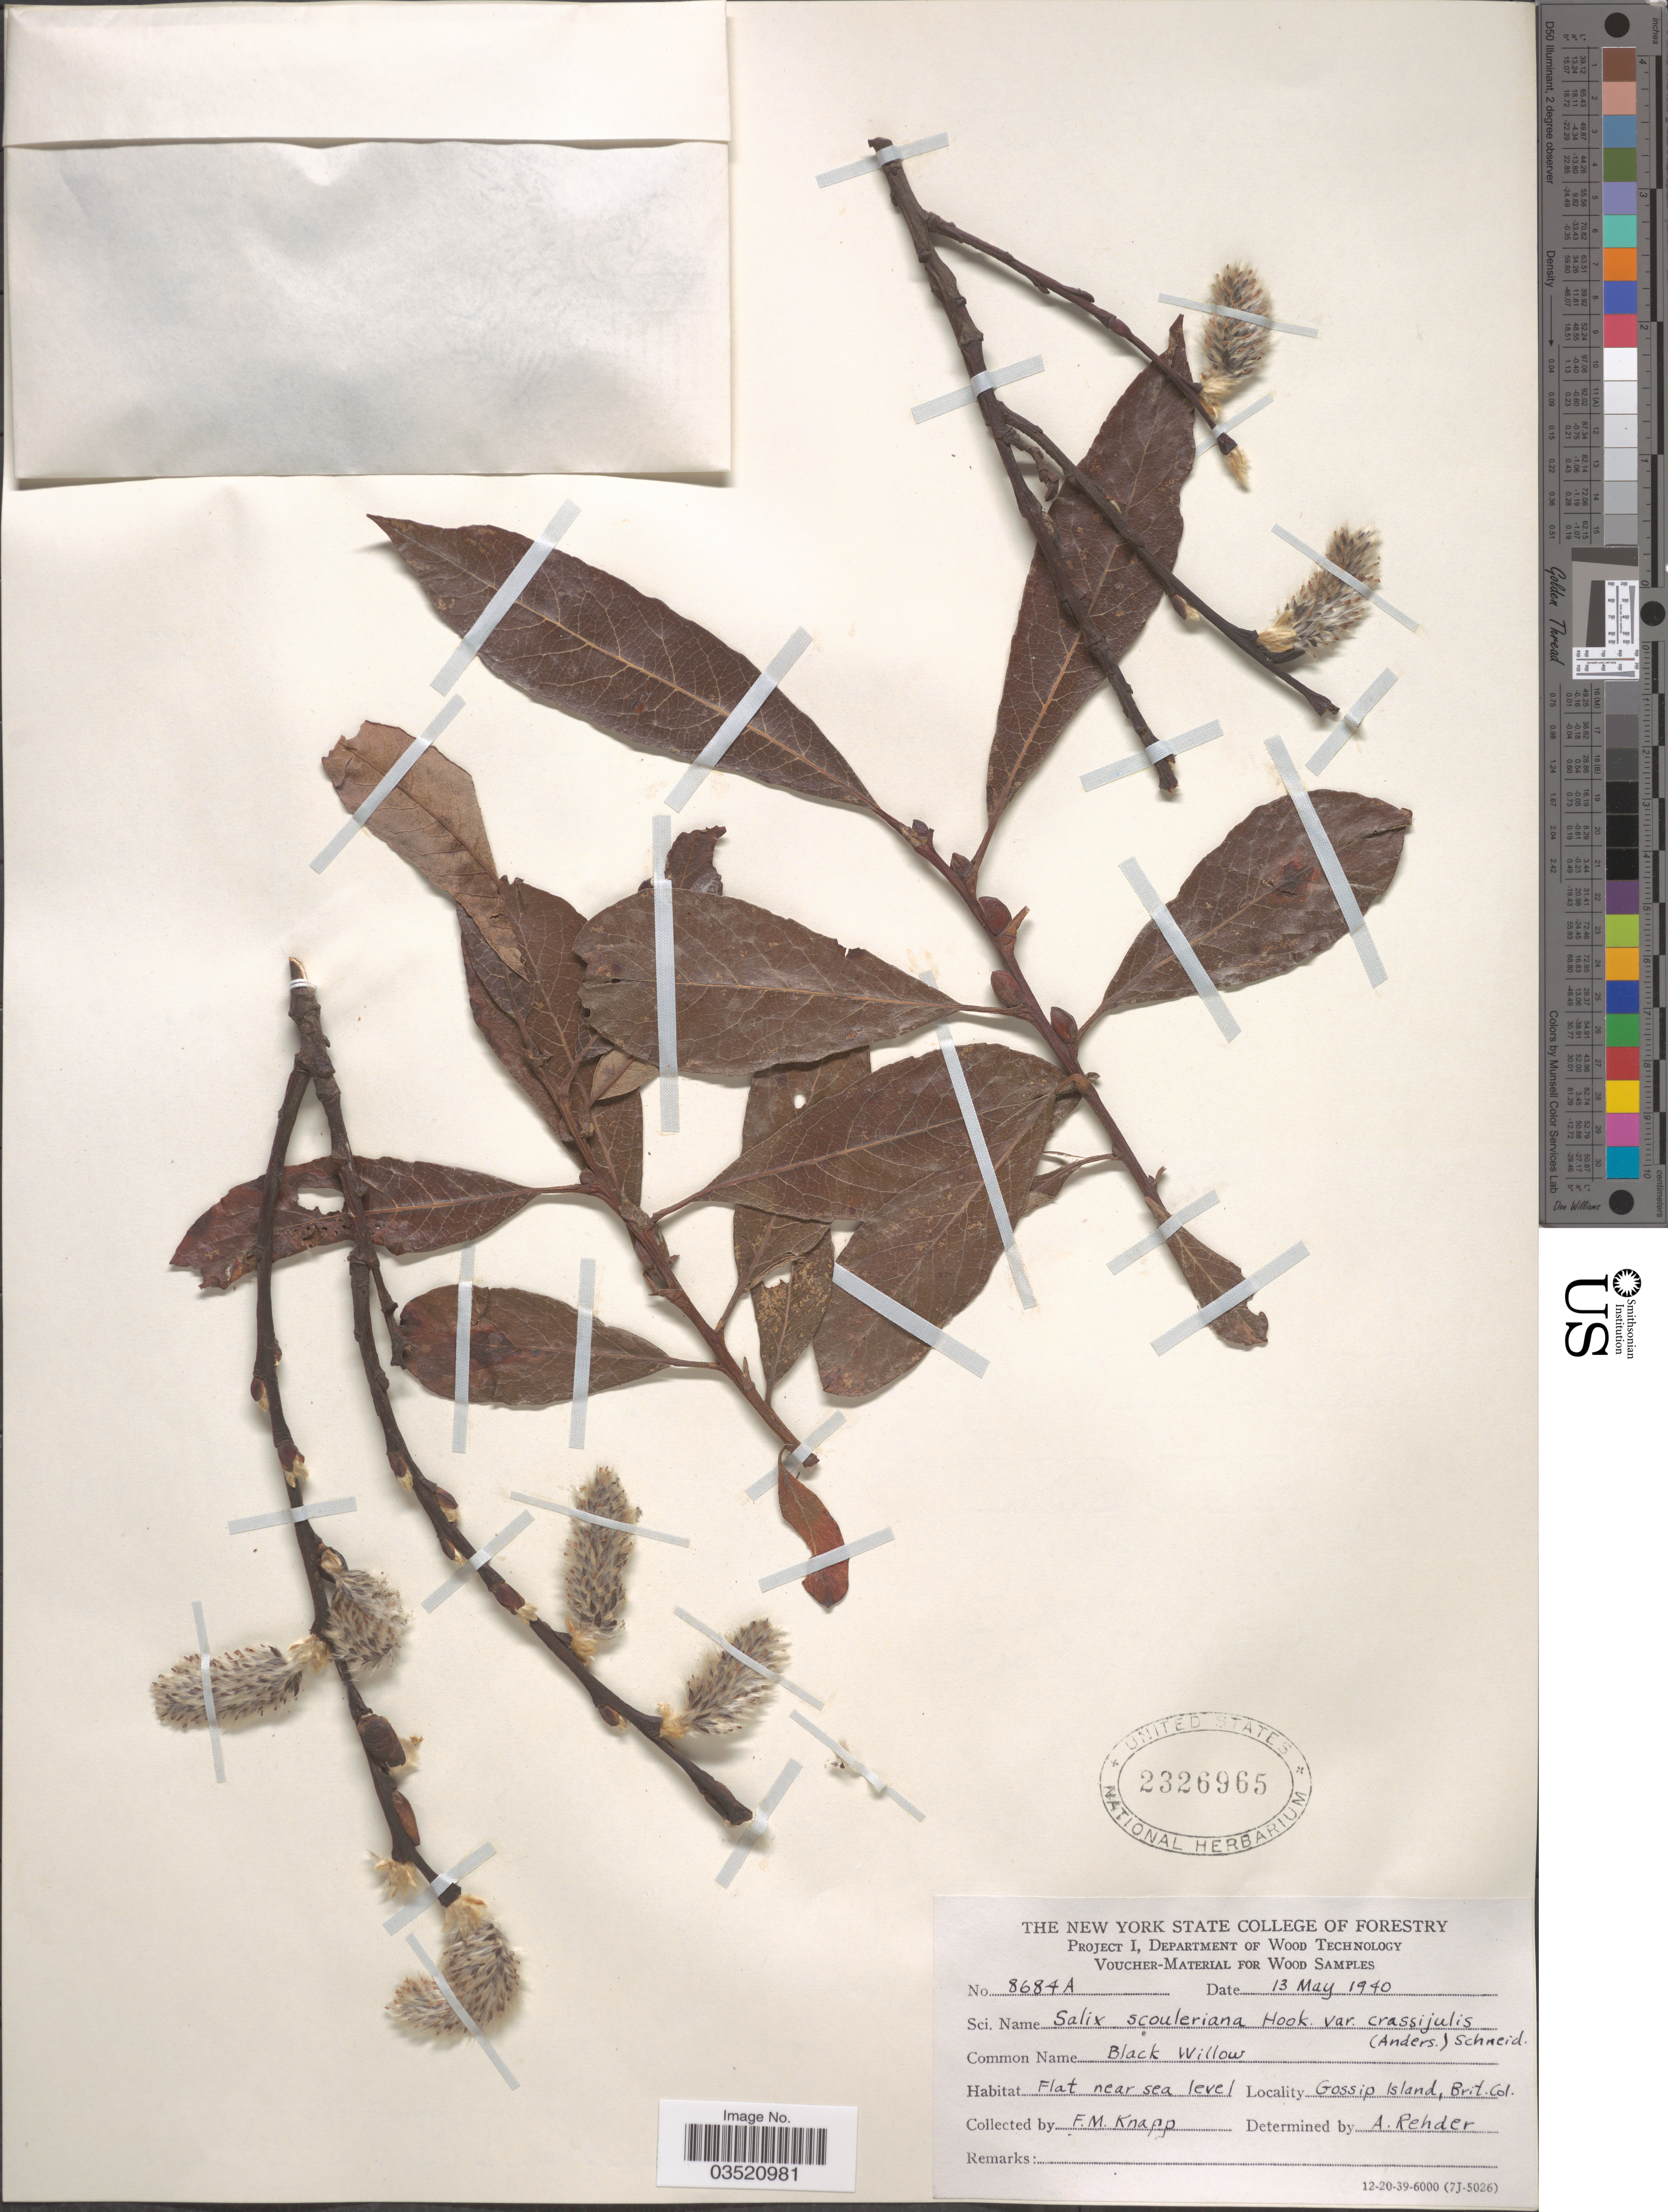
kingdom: Plantae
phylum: Tracheophyta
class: Magnoliopsida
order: Malpighiales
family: Salicaceae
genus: Salix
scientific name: Salix scouleriana var. crassijulis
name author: (Andersson) C.K. Schneid.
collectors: F. Knapp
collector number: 8684A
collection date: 1940-05-13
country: Canada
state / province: British Columbia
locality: Gossip Island.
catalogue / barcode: US 2326965